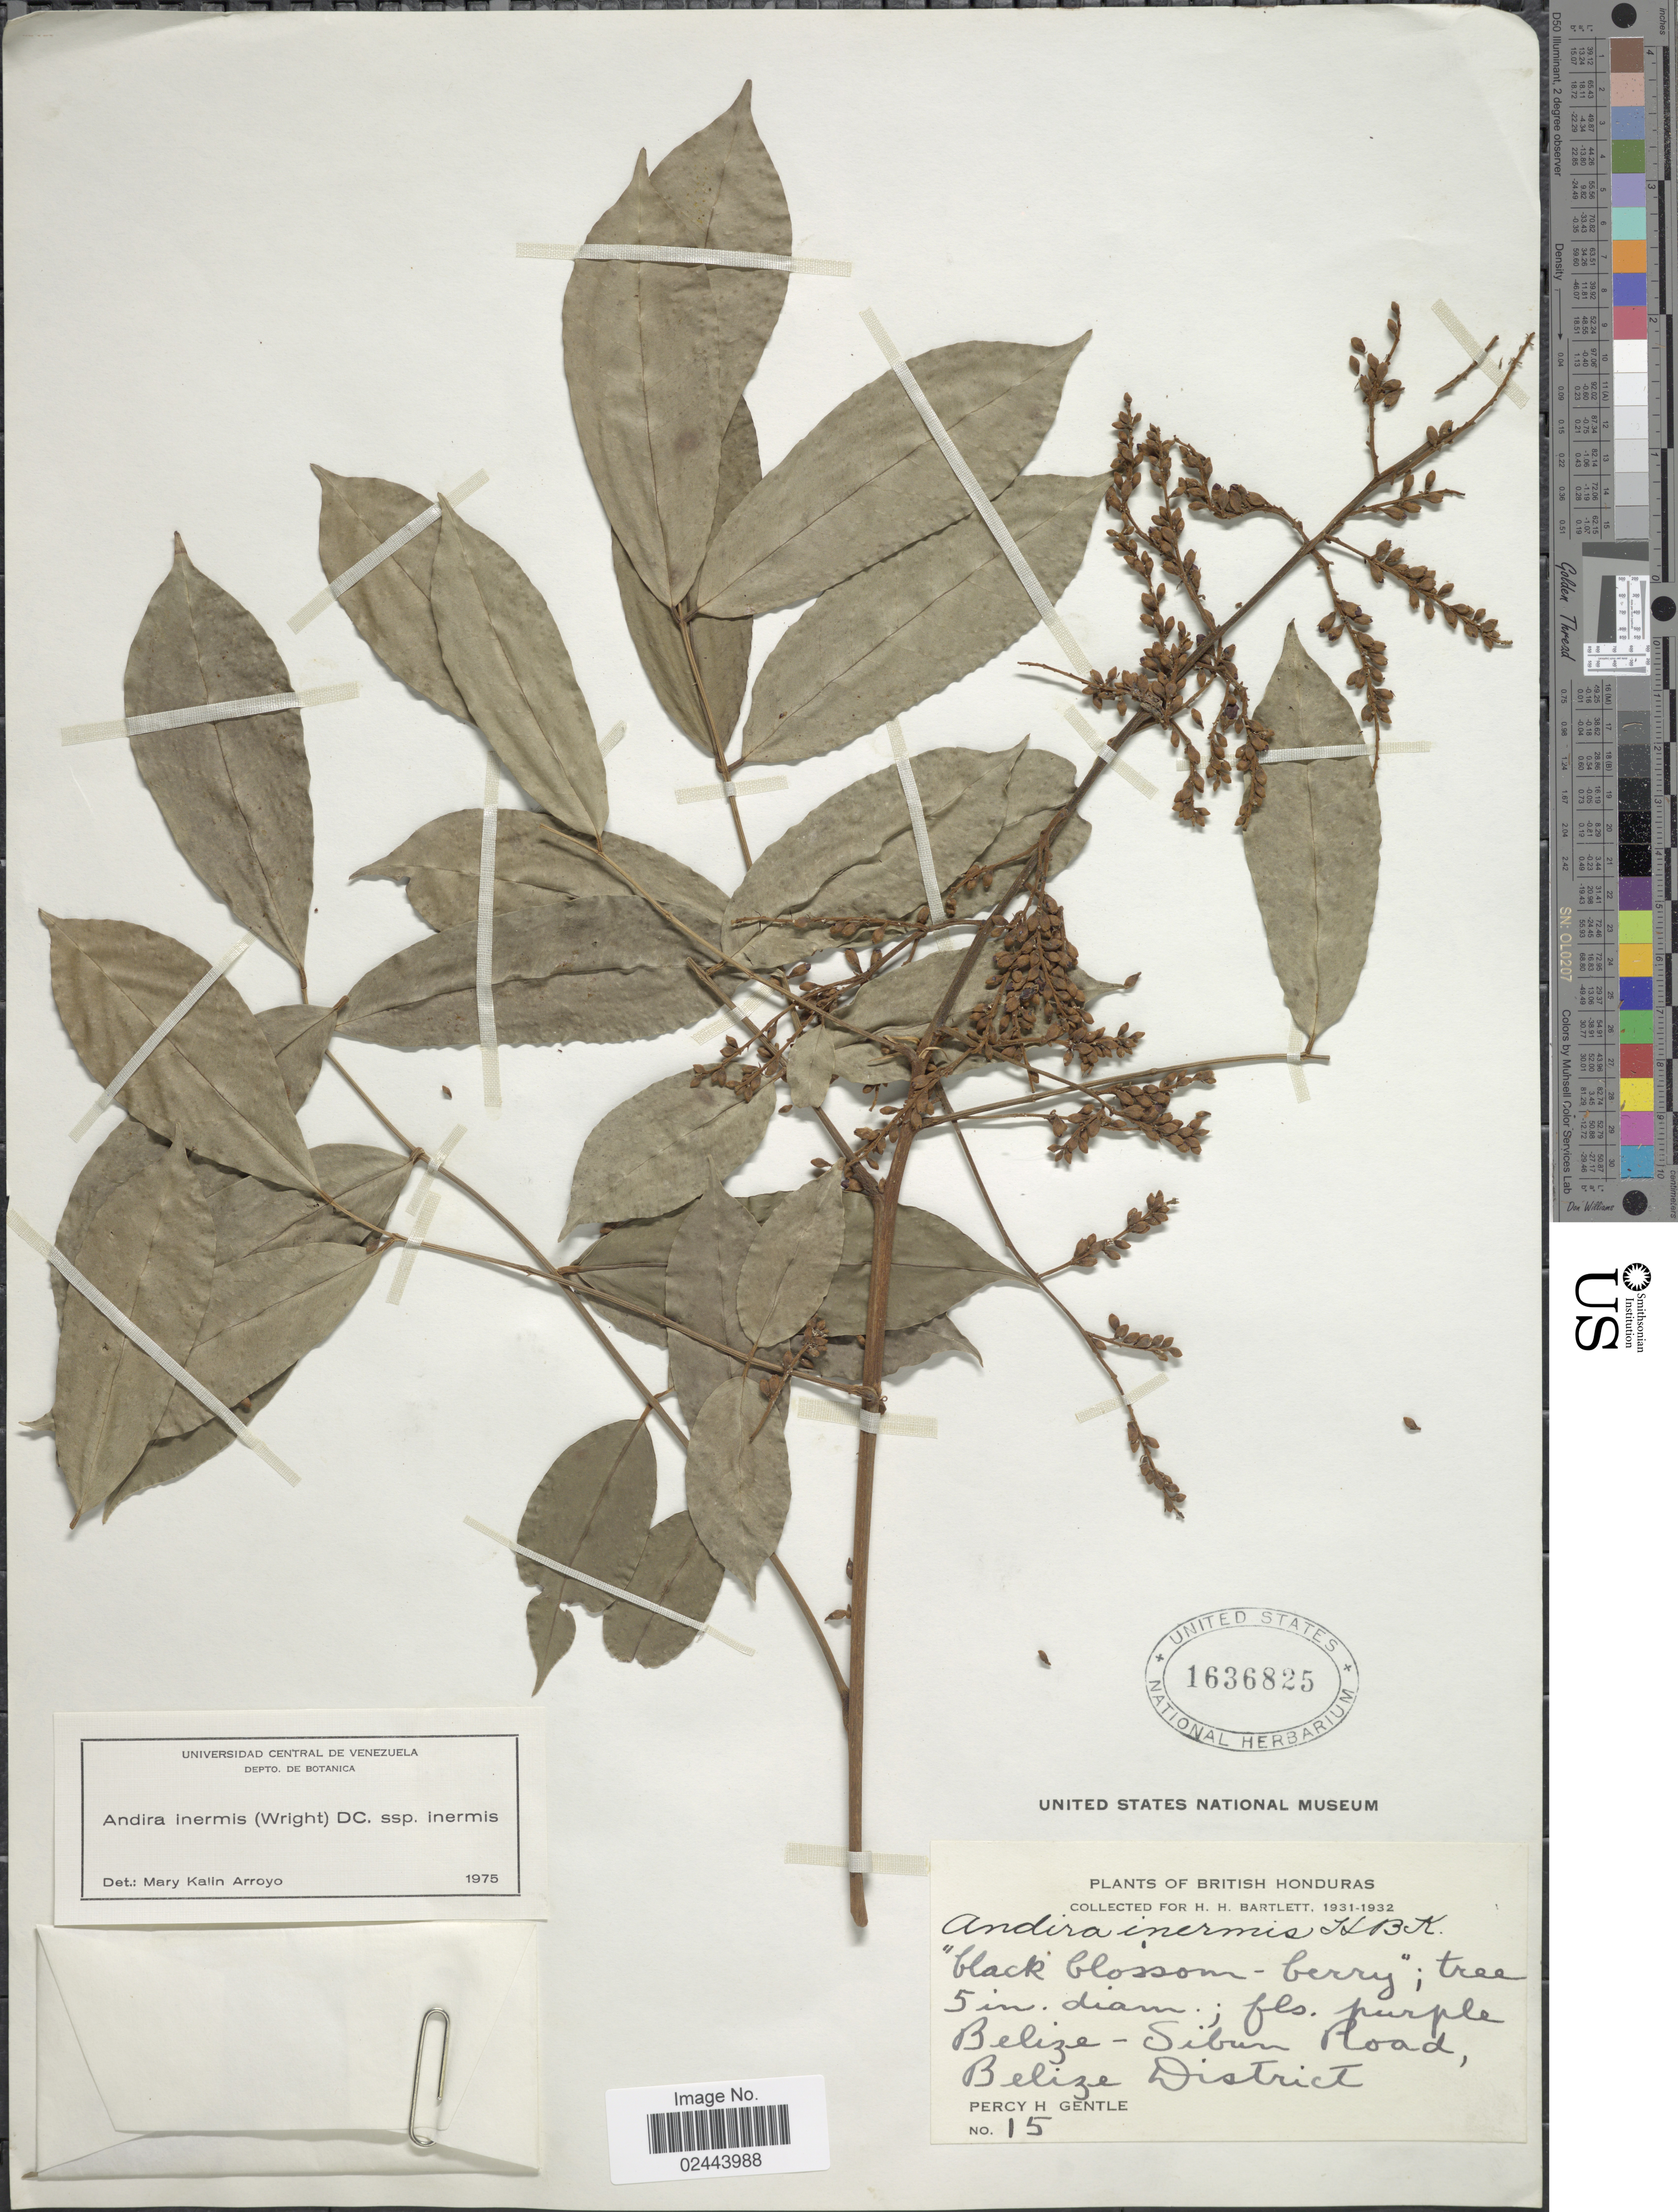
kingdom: Plantae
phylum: Tracheophyta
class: Magnoliopsida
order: Fabales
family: Fabaceae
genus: Andira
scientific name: Andira inermis subsp. inermis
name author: (W. Wright) Kunth ex DC.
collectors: P. H. Gentle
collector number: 15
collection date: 1931/1932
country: Belize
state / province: Belize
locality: Belize-Sibun Road, Belize District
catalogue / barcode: US 1636825